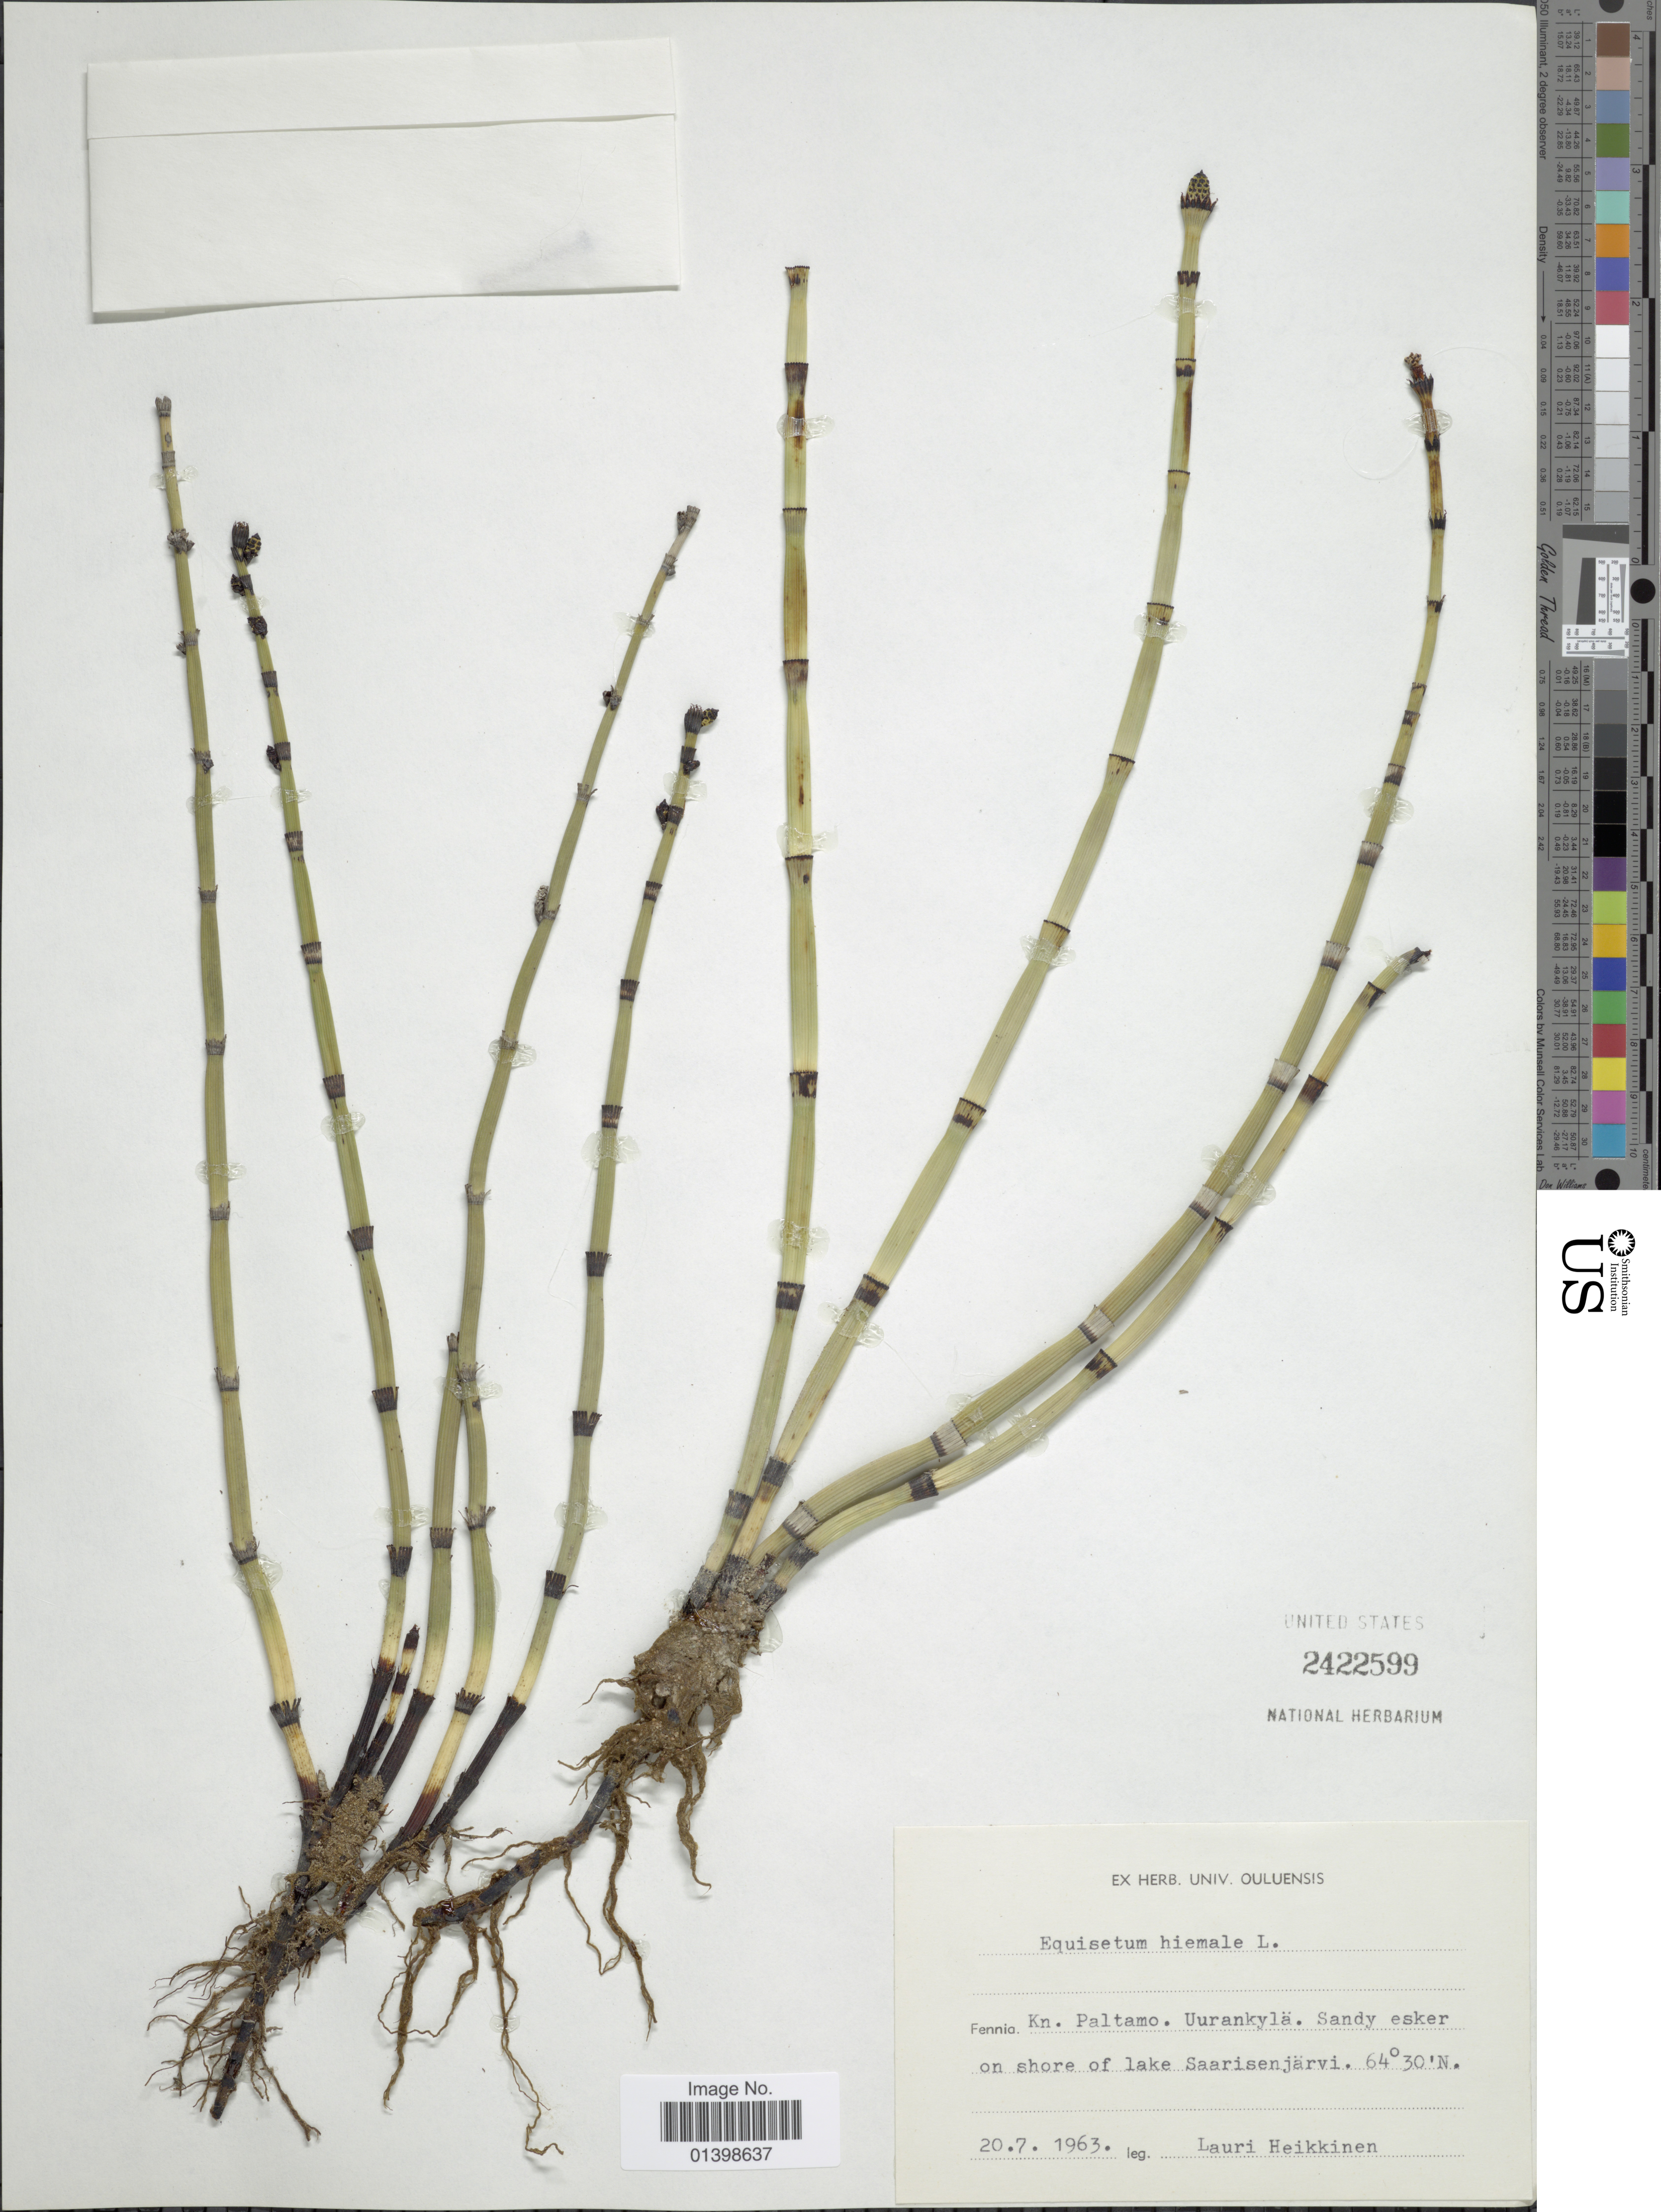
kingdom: Plantae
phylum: Tracheophyta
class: Polypodiopsida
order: Equisetales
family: Equisetaceae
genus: Equisetum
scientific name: Equisetum hyemale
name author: L.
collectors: L. Heikkinen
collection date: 1963-07-20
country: Finland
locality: Fennia. Kn Paltamo Uurankylä. Sandy esker on shore of lake Sarrisenjärvi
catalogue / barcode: US 2422599